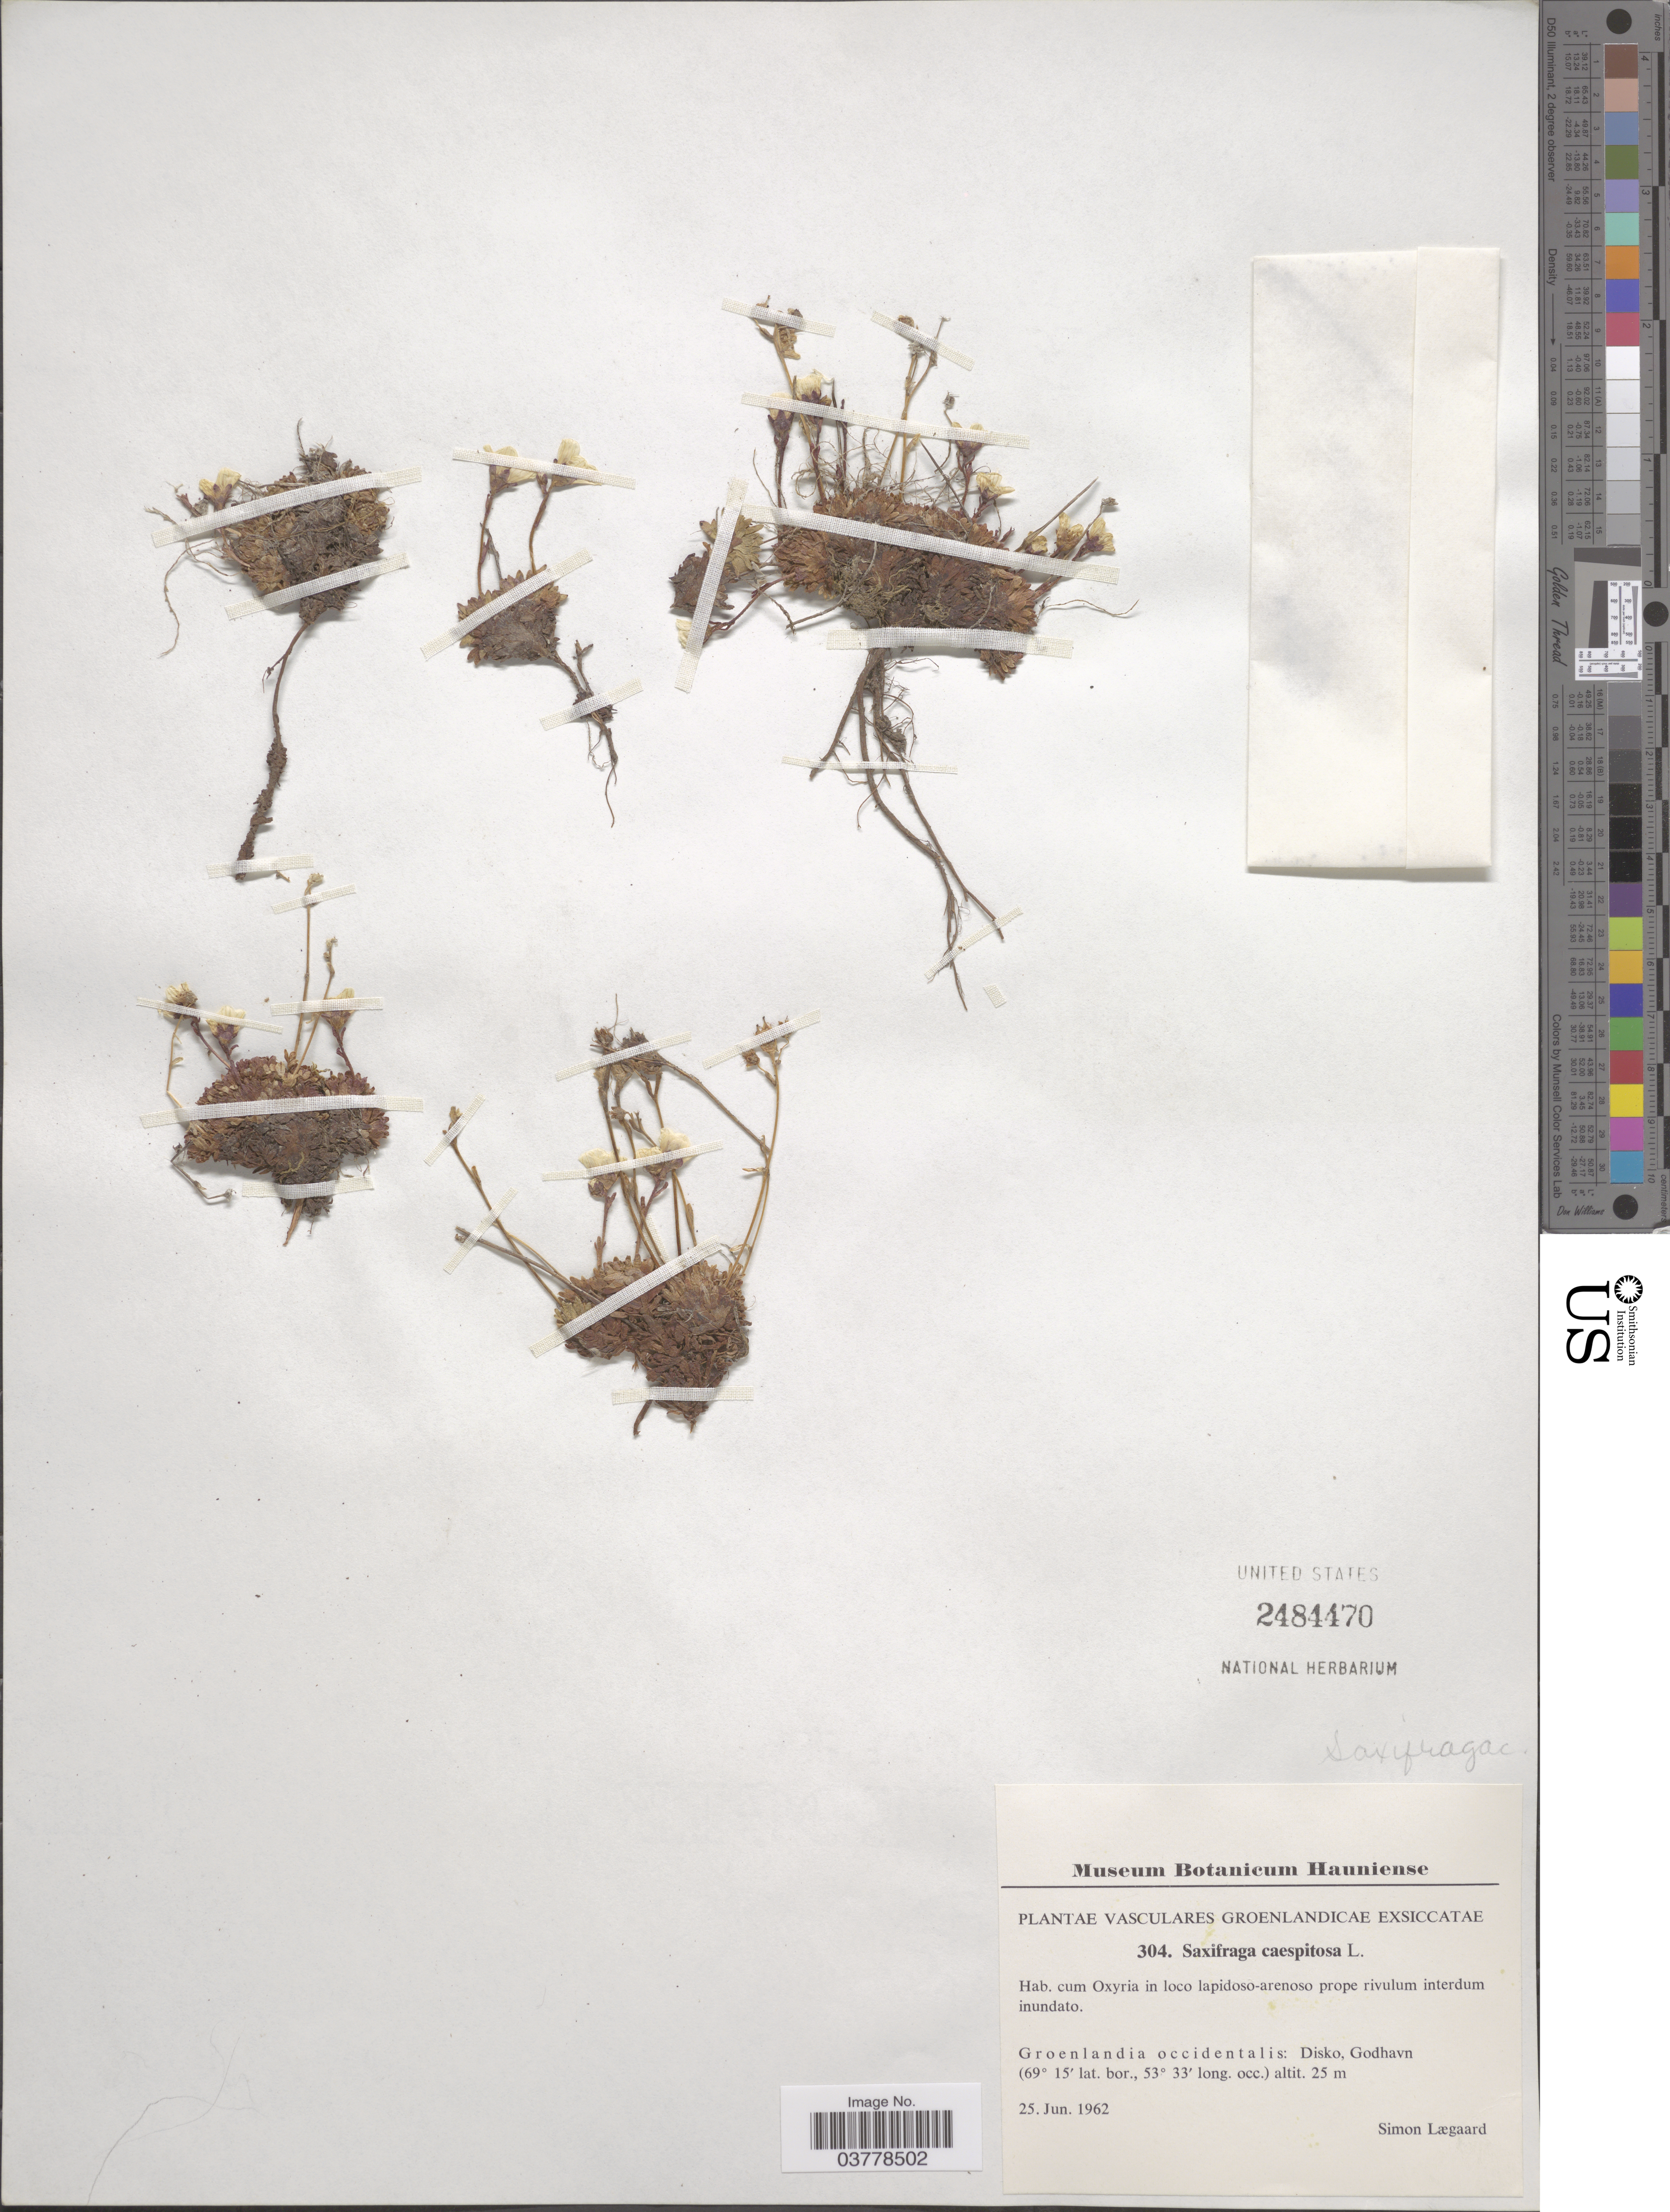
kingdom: Plantae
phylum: Tracheophyta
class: Magnoliopsida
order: Saxifragales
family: Saxifragaceae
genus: Saxifraga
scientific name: Saxifraga caespitosa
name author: L.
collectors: S. Lægaard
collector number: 304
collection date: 1962-06-25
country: Greenland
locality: Groenlandia occidentalis: Disko, Godhavn.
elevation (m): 25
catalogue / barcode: US 2484470